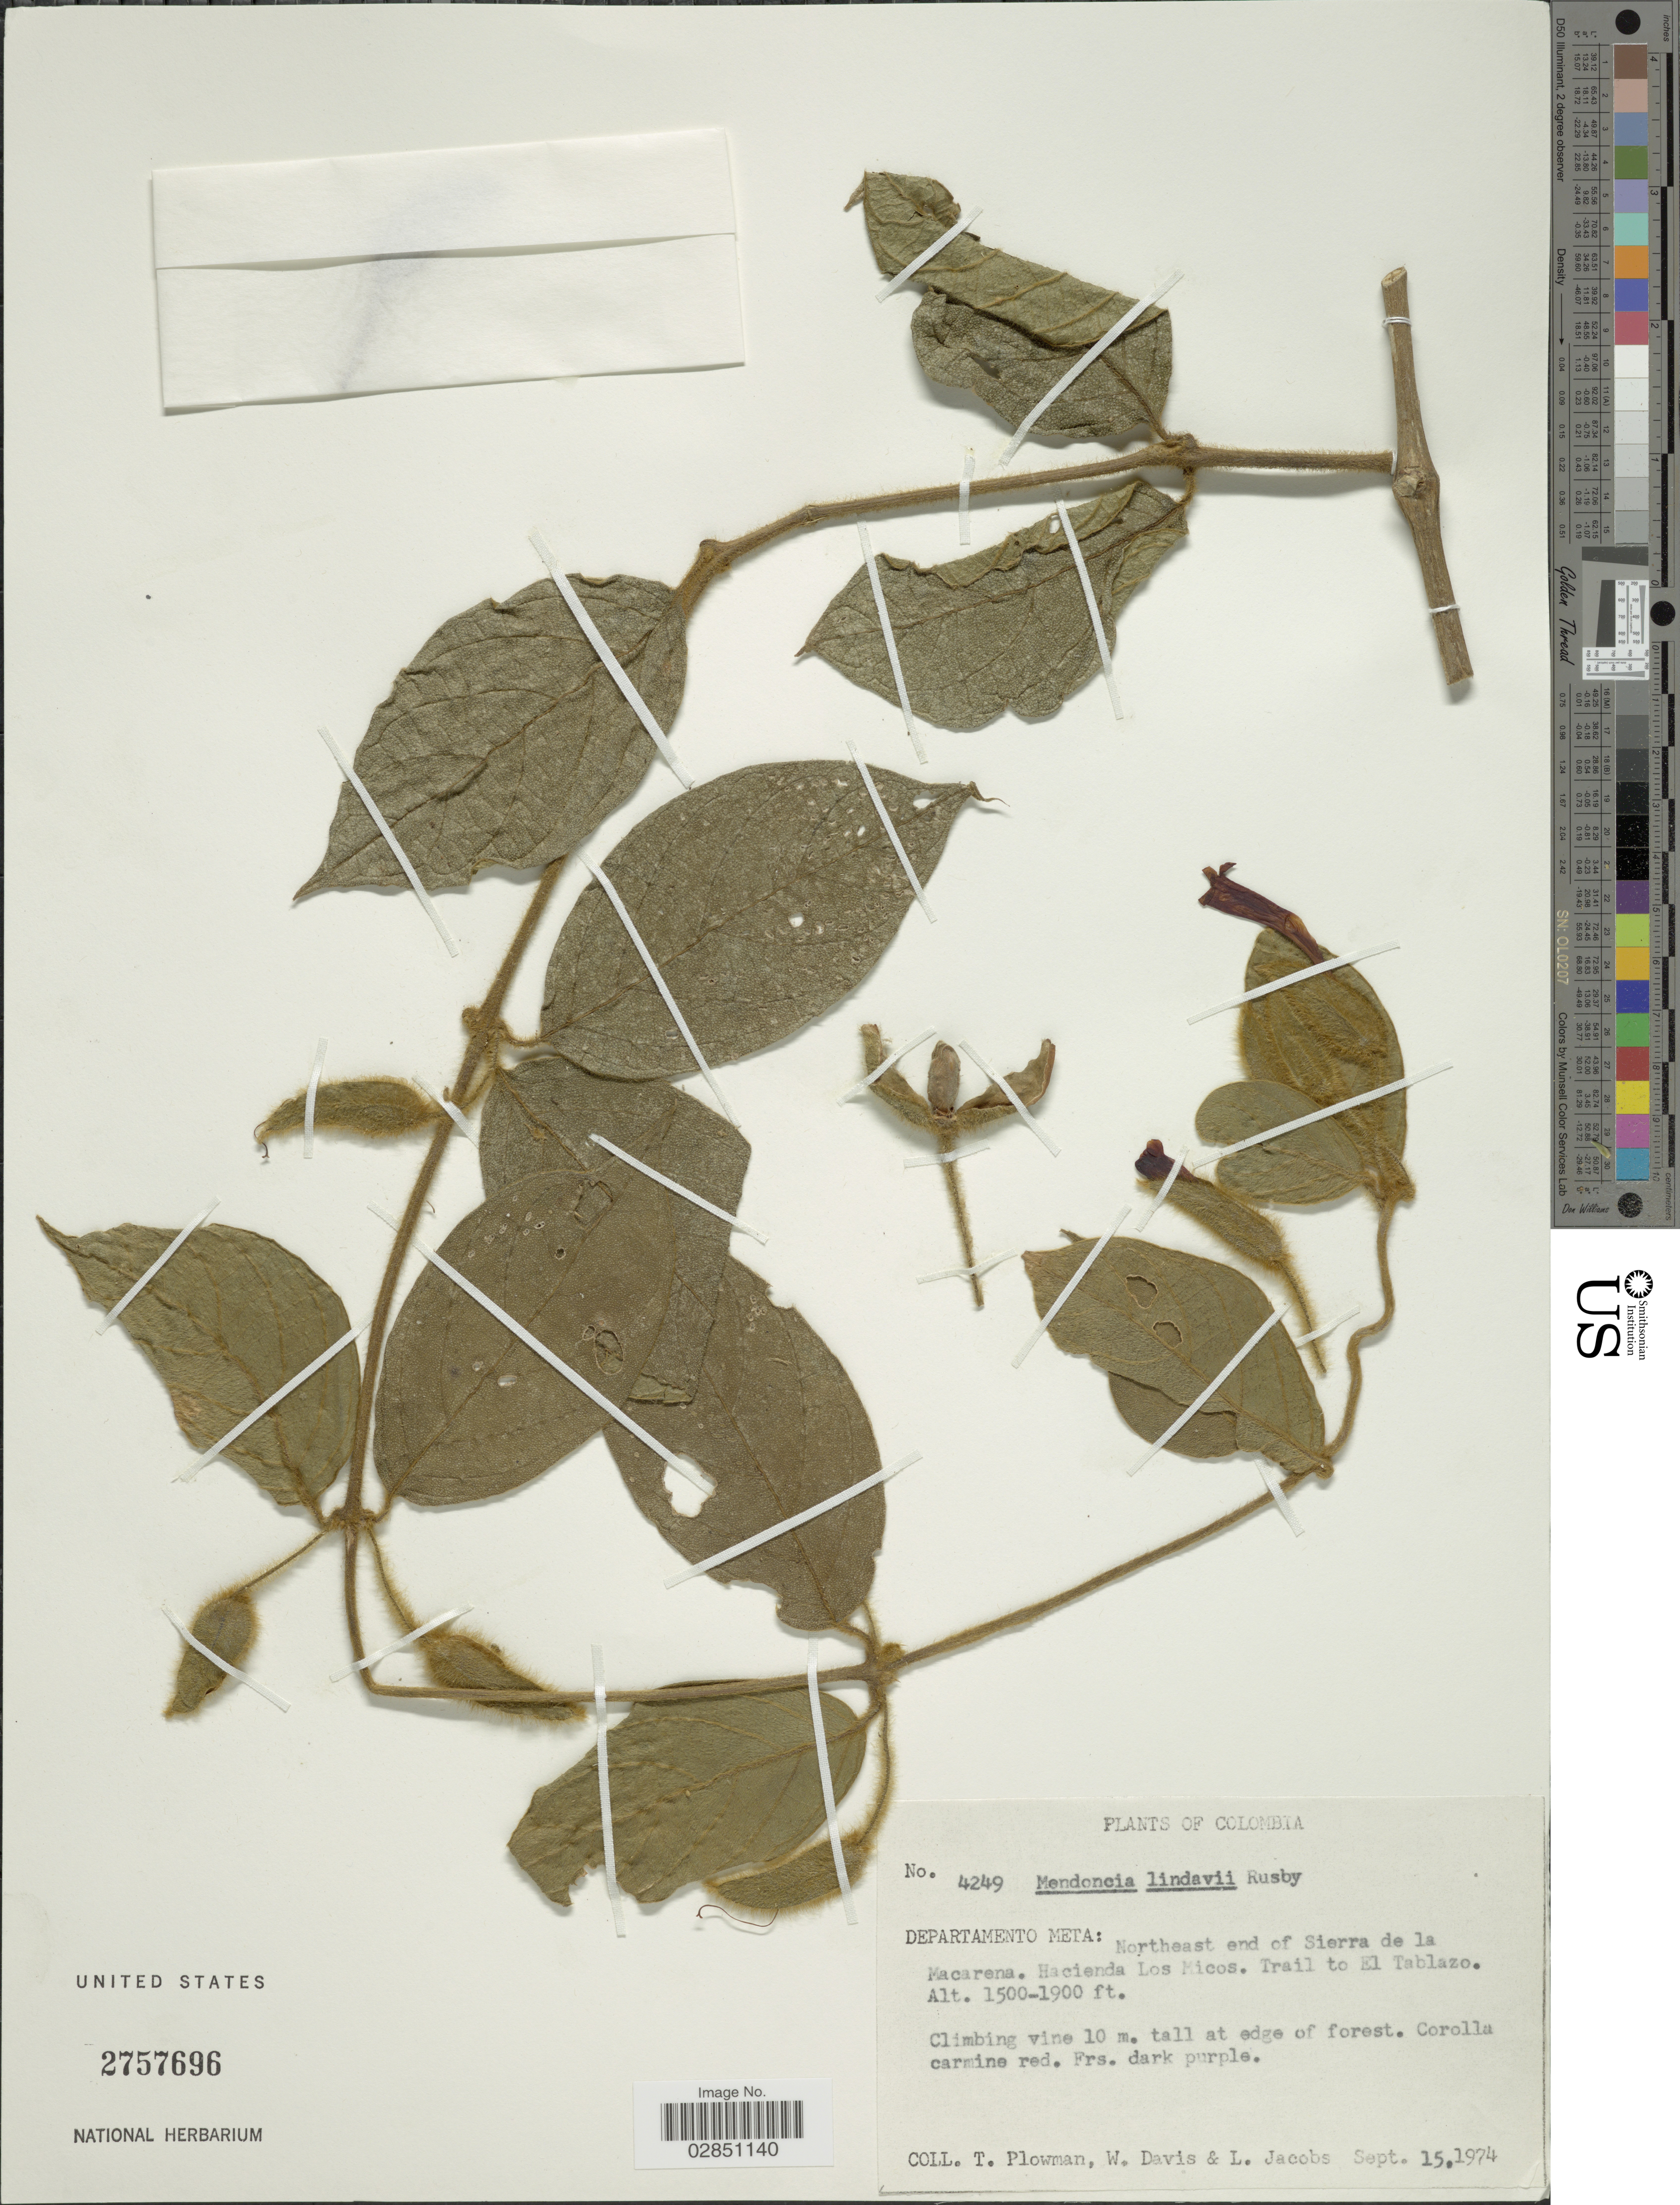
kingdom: Plantae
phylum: Tracheophyta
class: Magnoliopsida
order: Lamiales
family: Acanthaceae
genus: Mendoncia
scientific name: Mendoncia lindavii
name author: Rusby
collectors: T. Plowman, W. Davis & L. Jacobs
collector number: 4249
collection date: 1974-09-15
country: Colombia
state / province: Meta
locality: Departamento Meta: Northeast end of Sierra de la Macarena. Hacienda Los Micos. Trail to El Tablazo.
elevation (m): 457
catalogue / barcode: US 2757696